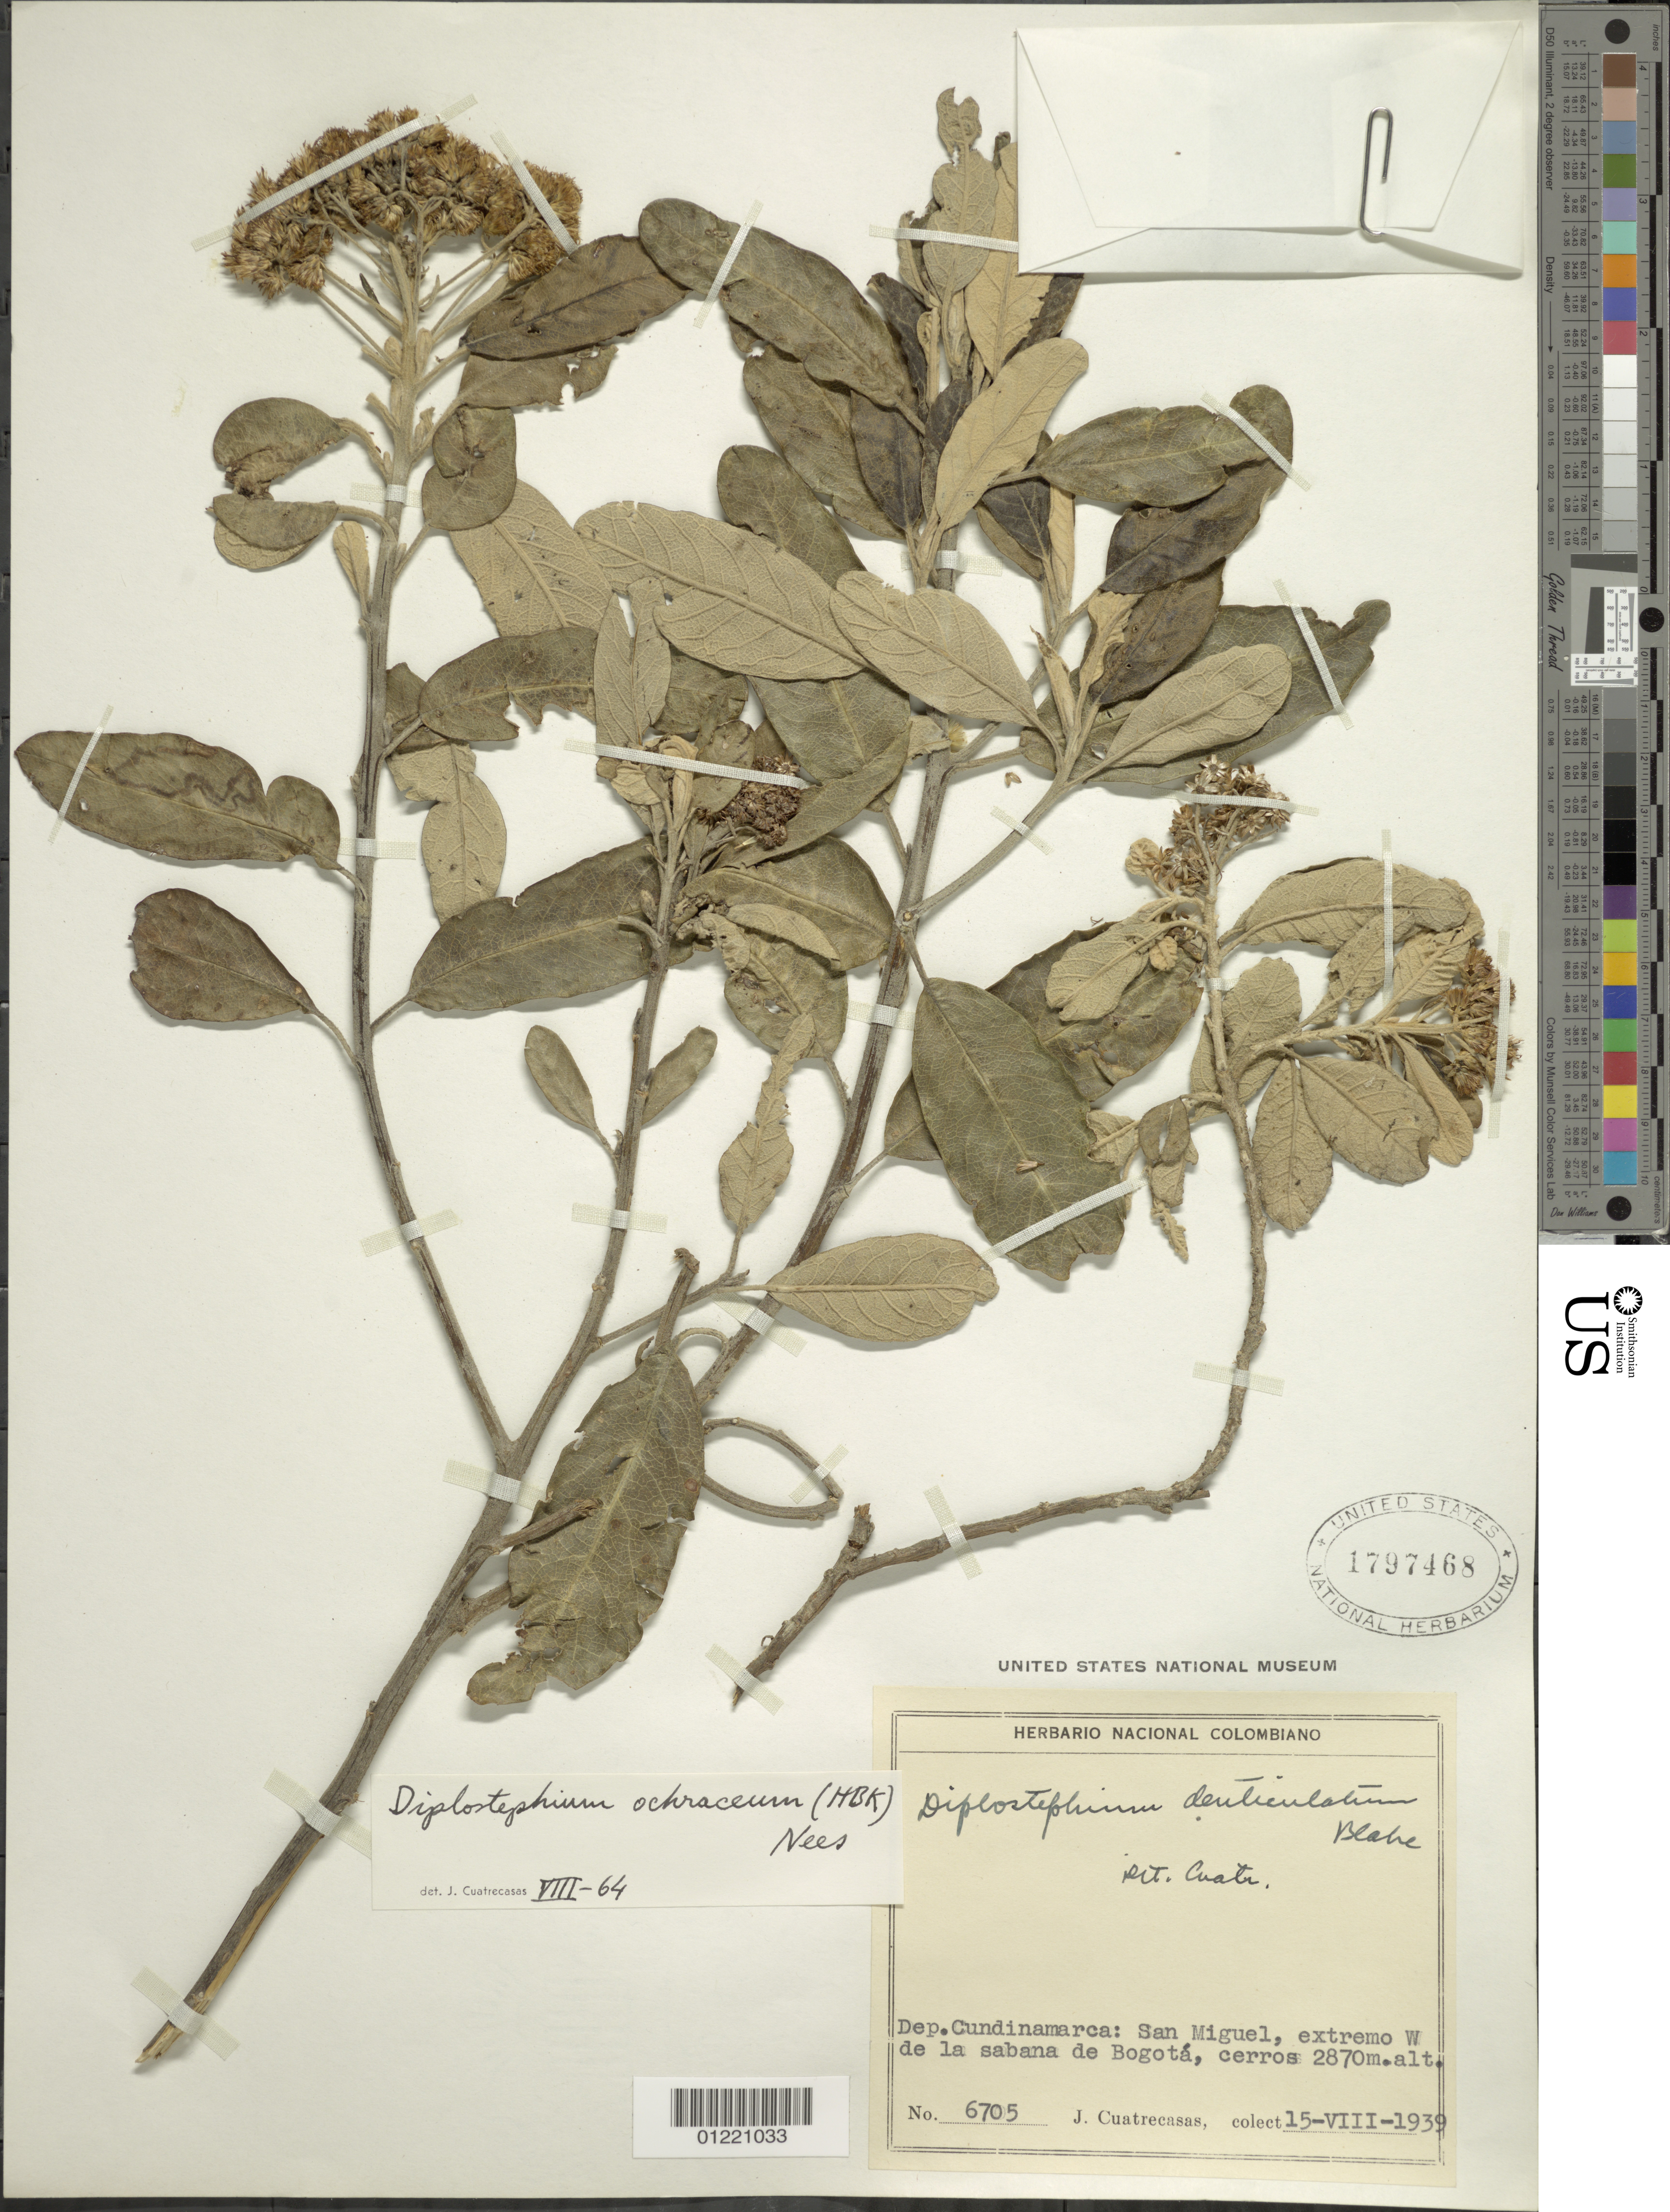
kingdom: Plantae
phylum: Tracheophyta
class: Magnoliopsida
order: Asterales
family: Asteraceae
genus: Diplostephium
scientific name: Diplostephium ochraceum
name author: (Kunth) Nees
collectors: J. Cuatrecasas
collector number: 6705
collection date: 1939-08-15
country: Colombia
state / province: Cundinamarca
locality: San Miguel, extremo W de la sabana de Bogota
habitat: cerros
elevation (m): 2870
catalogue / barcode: US 1797468